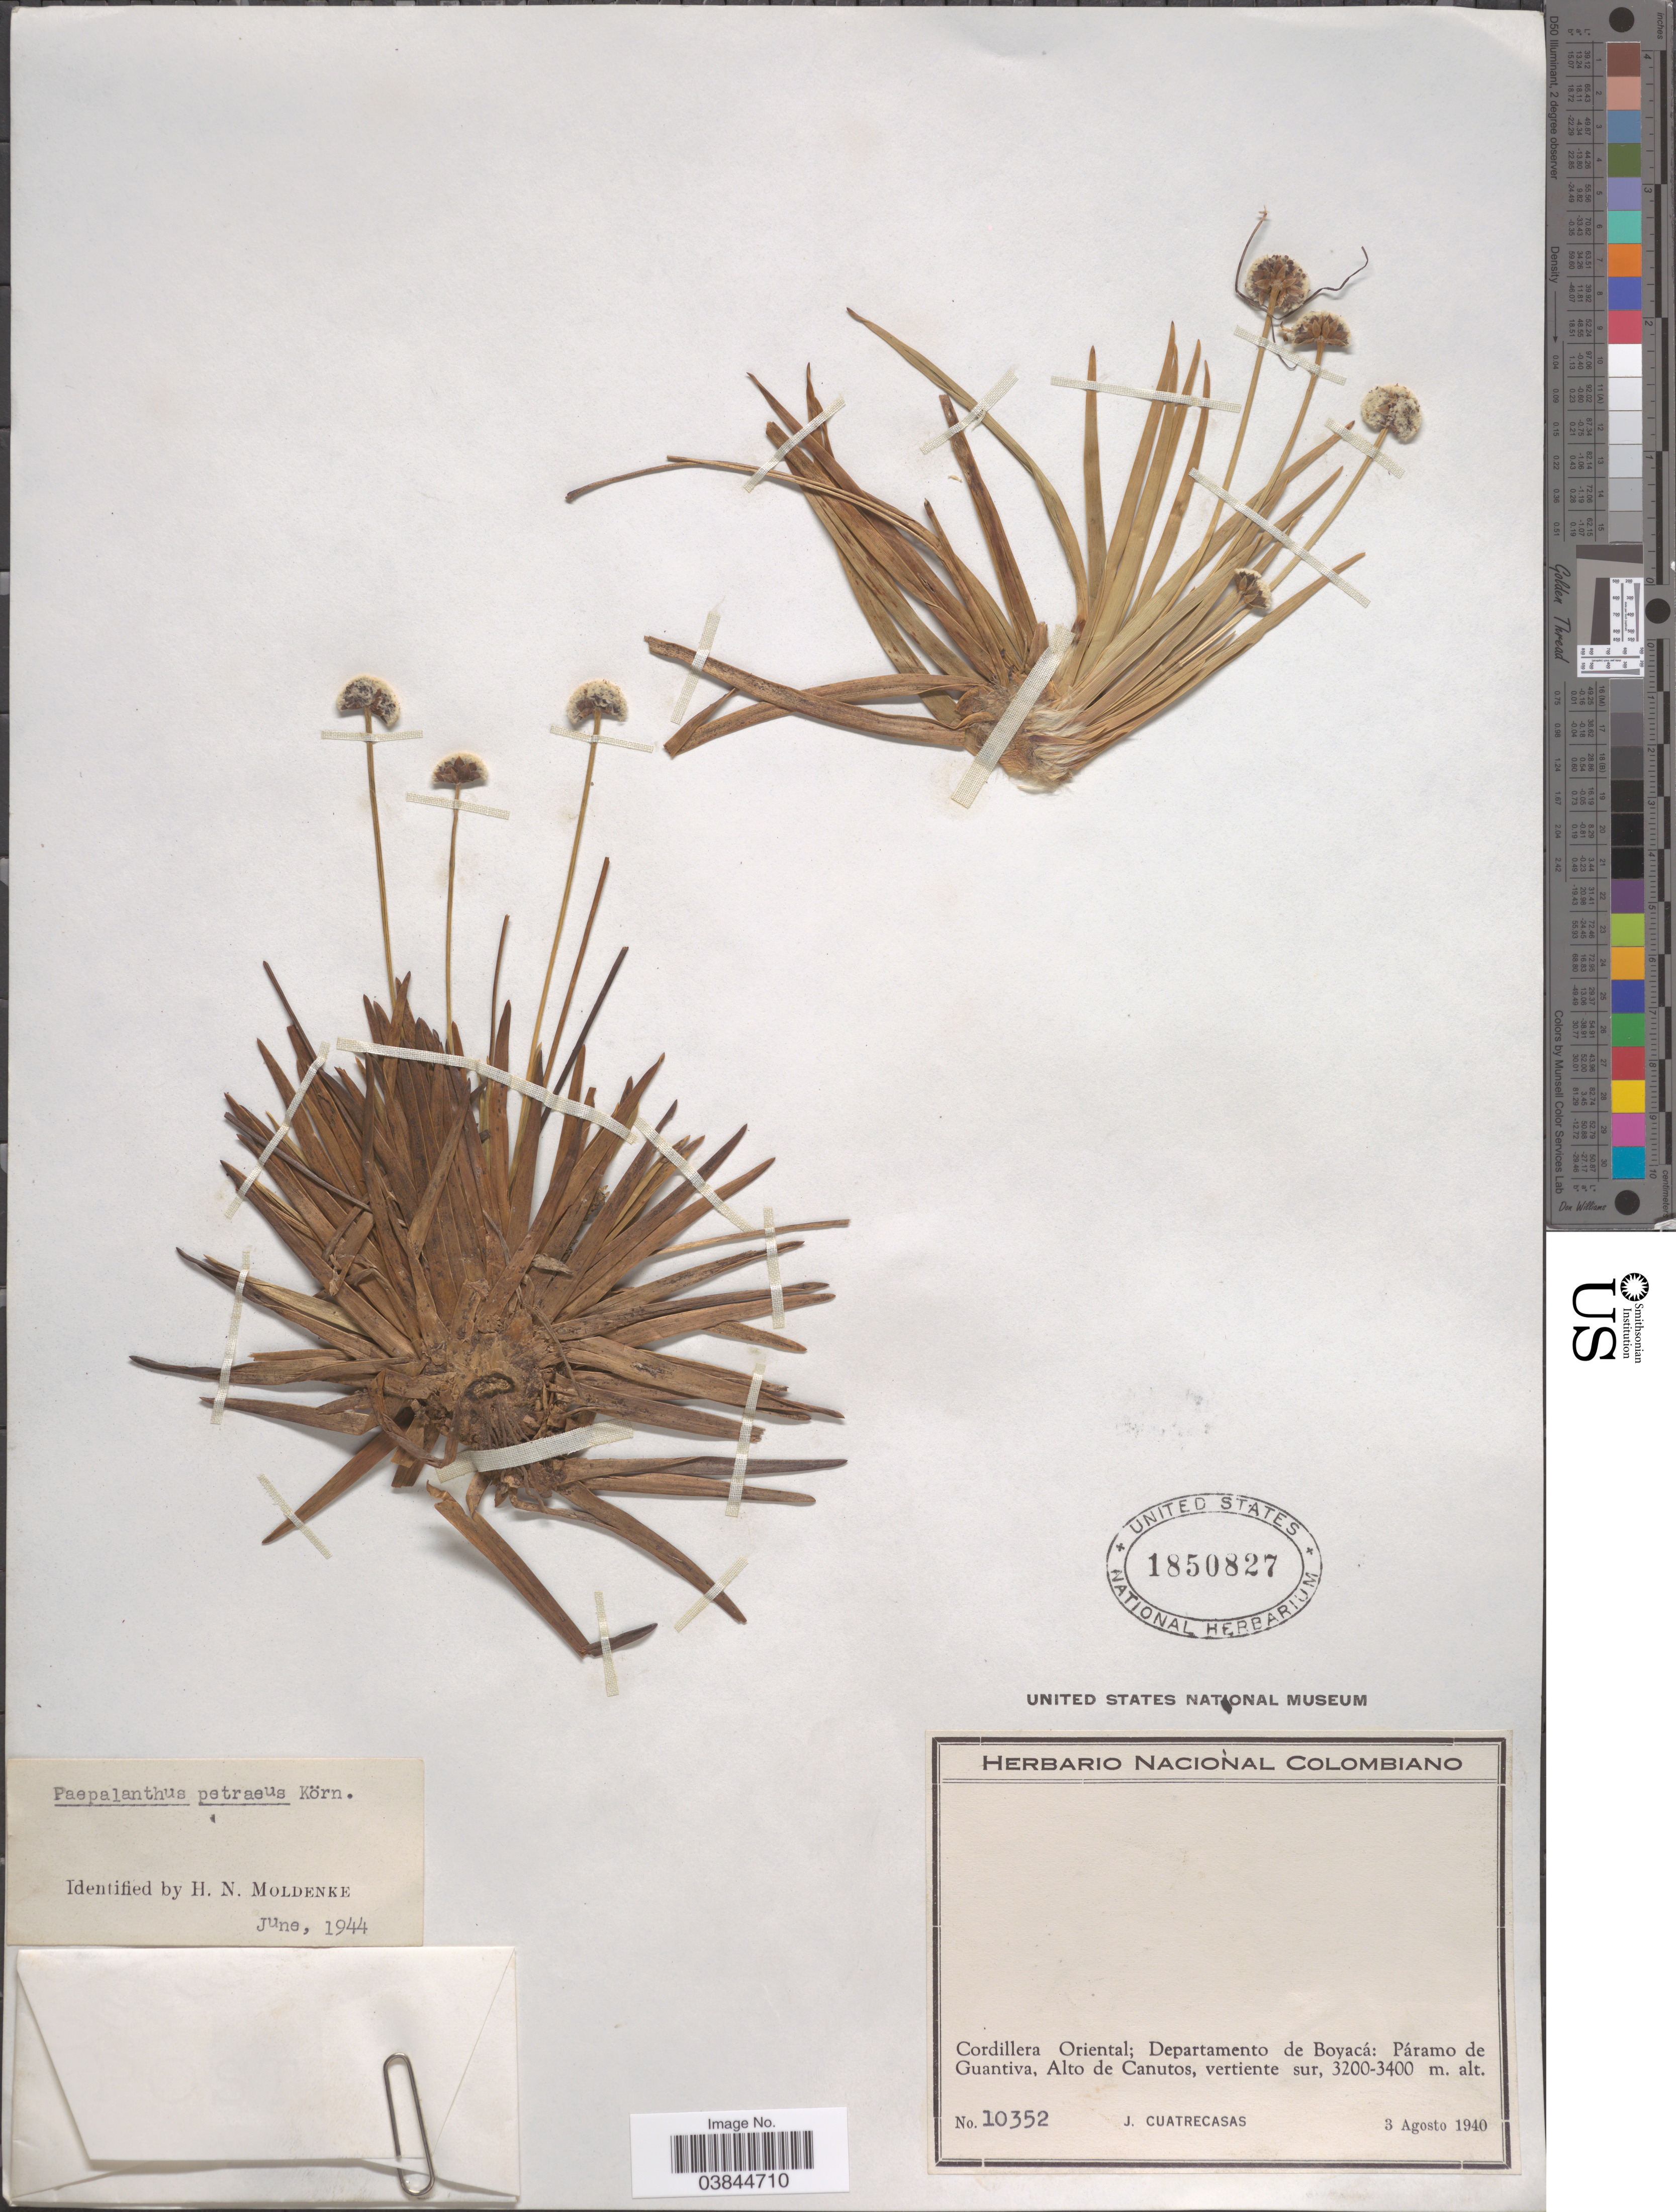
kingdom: Plantae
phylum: Tracheophyta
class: Liliopsida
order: Poales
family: Eriocaulaceae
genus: Paepalanthus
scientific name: Paepalanthus oligocephalus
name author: Körn.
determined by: Sauthier, Laura Jeanne, (SPF), Universidade de Sao Paulo (BRAZIL)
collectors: J. Cuatrecasas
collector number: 10352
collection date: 1940-08-03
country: Colombia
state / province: Boyacá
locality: Cordillera Oriental; Departamento de Boyacá: Páramo de Guantiva, Alto de Canutos, vertiente sur.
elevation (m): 3200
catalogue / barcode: US 1850827